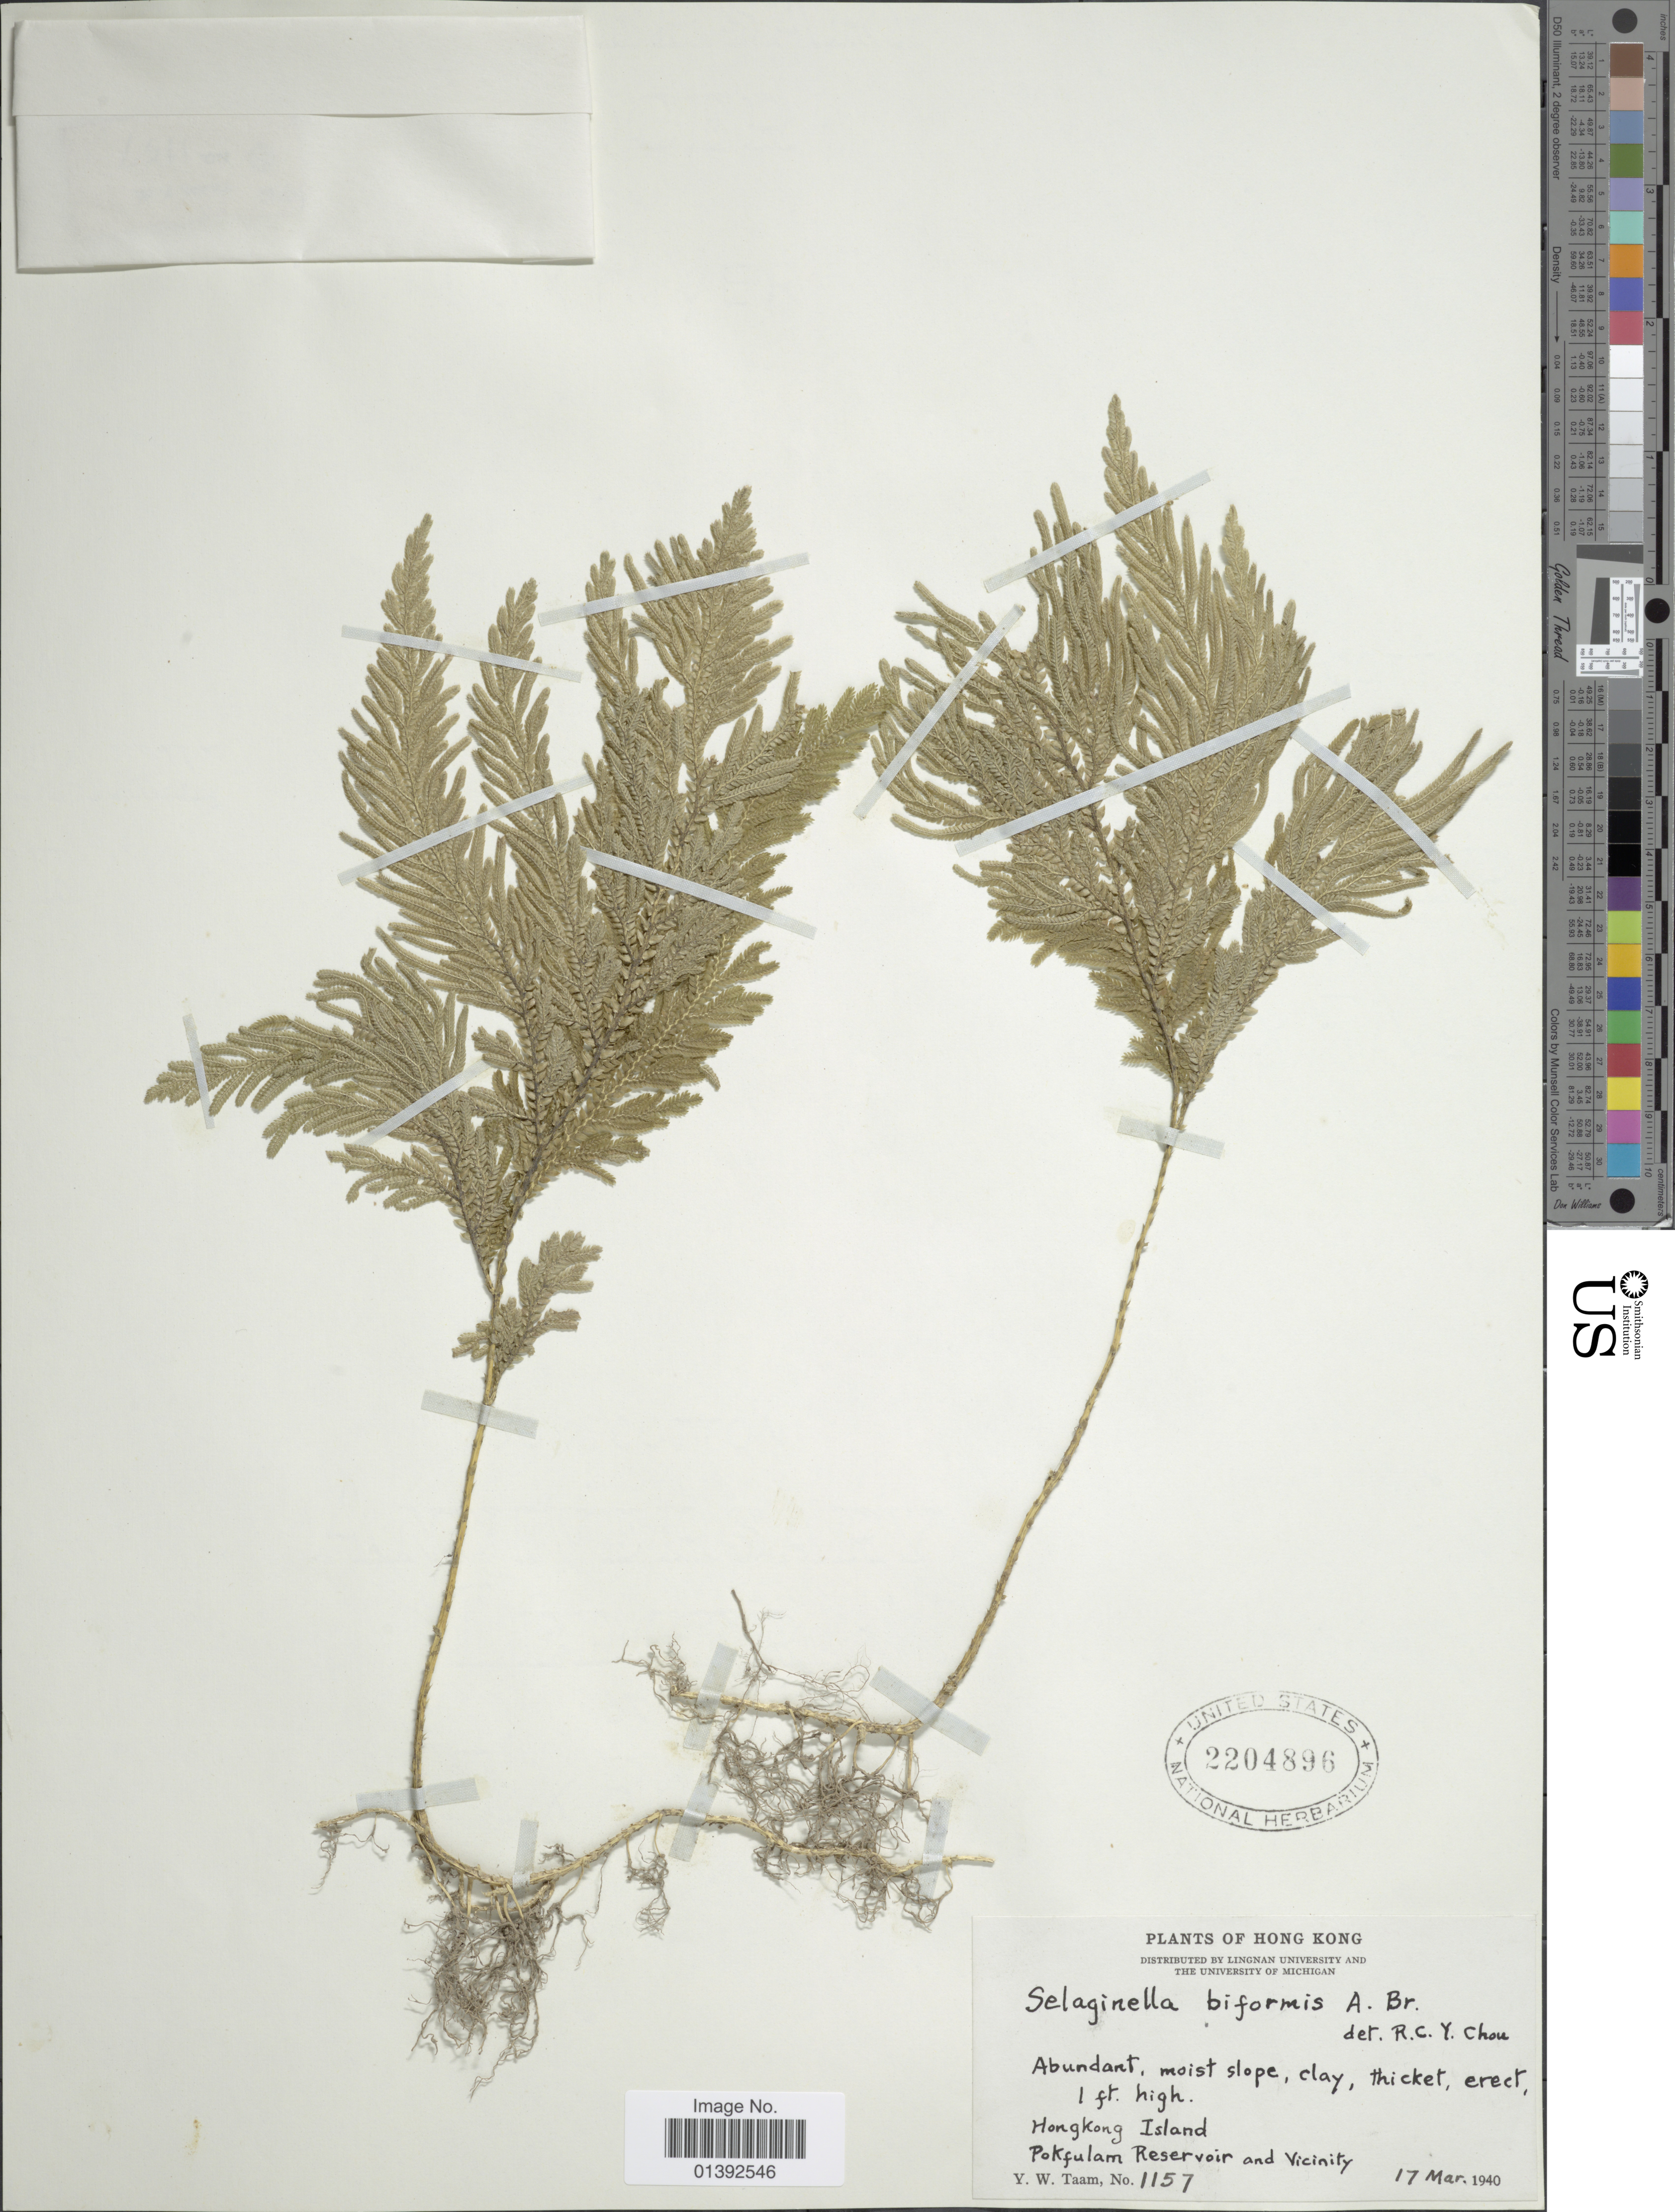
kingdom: Plantae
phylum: Tracheophyta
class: Lycopodiopsida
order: Selaginellales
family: Selaginellaceae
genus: Selaginella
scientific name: Selaginella biformis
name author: A. Braun ex Kuhn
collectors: Y. W. Taam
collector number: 1157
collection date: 1940-03-17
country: China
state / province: Hong Kong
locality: Hongkong Island, Pokfulam Reservoir and vicinity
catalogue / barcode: US 2204896